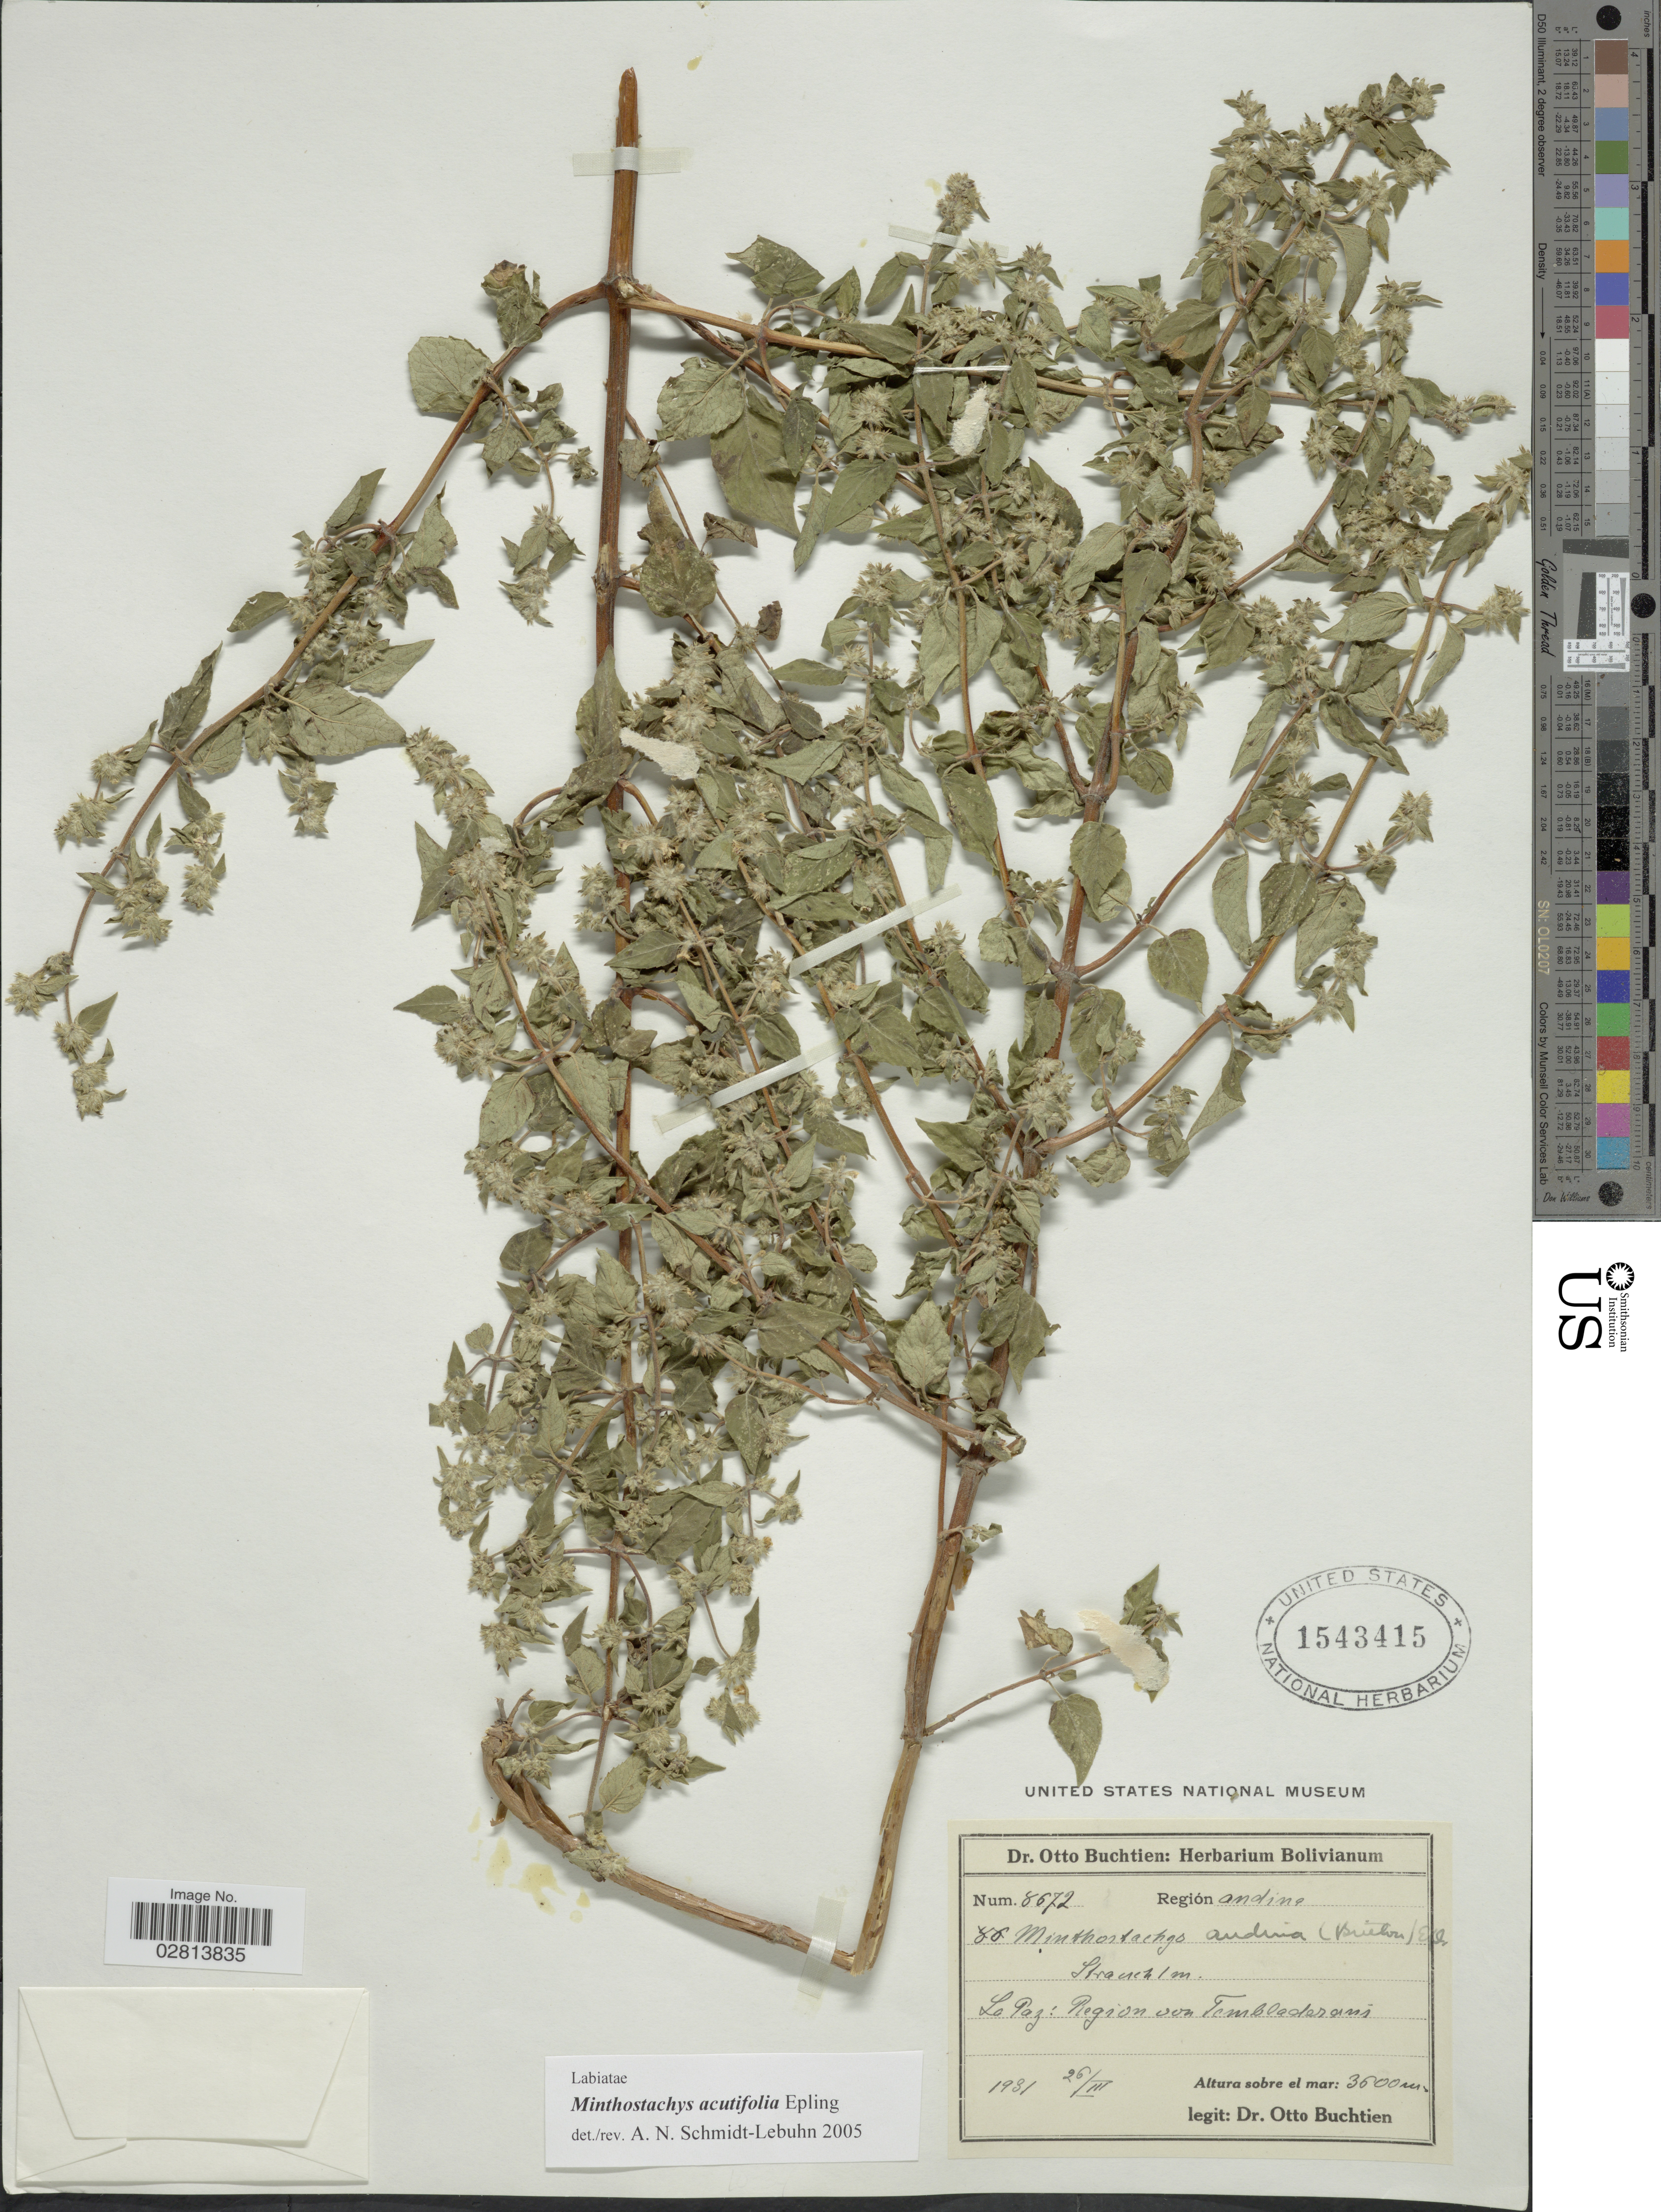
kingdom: Plantae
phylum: Tracheophyta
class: Magnoliopsida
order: Lamiales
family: Lamiaceae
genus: Minthostachys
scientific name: Minthostachys acutifolia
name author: Epling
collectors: O. Buchtien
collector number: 8672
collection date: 1931-03-26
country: Bolivia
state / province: La Paz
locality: Región andina, Region von Tembladerani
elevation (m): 3600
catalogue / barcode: US 1543415